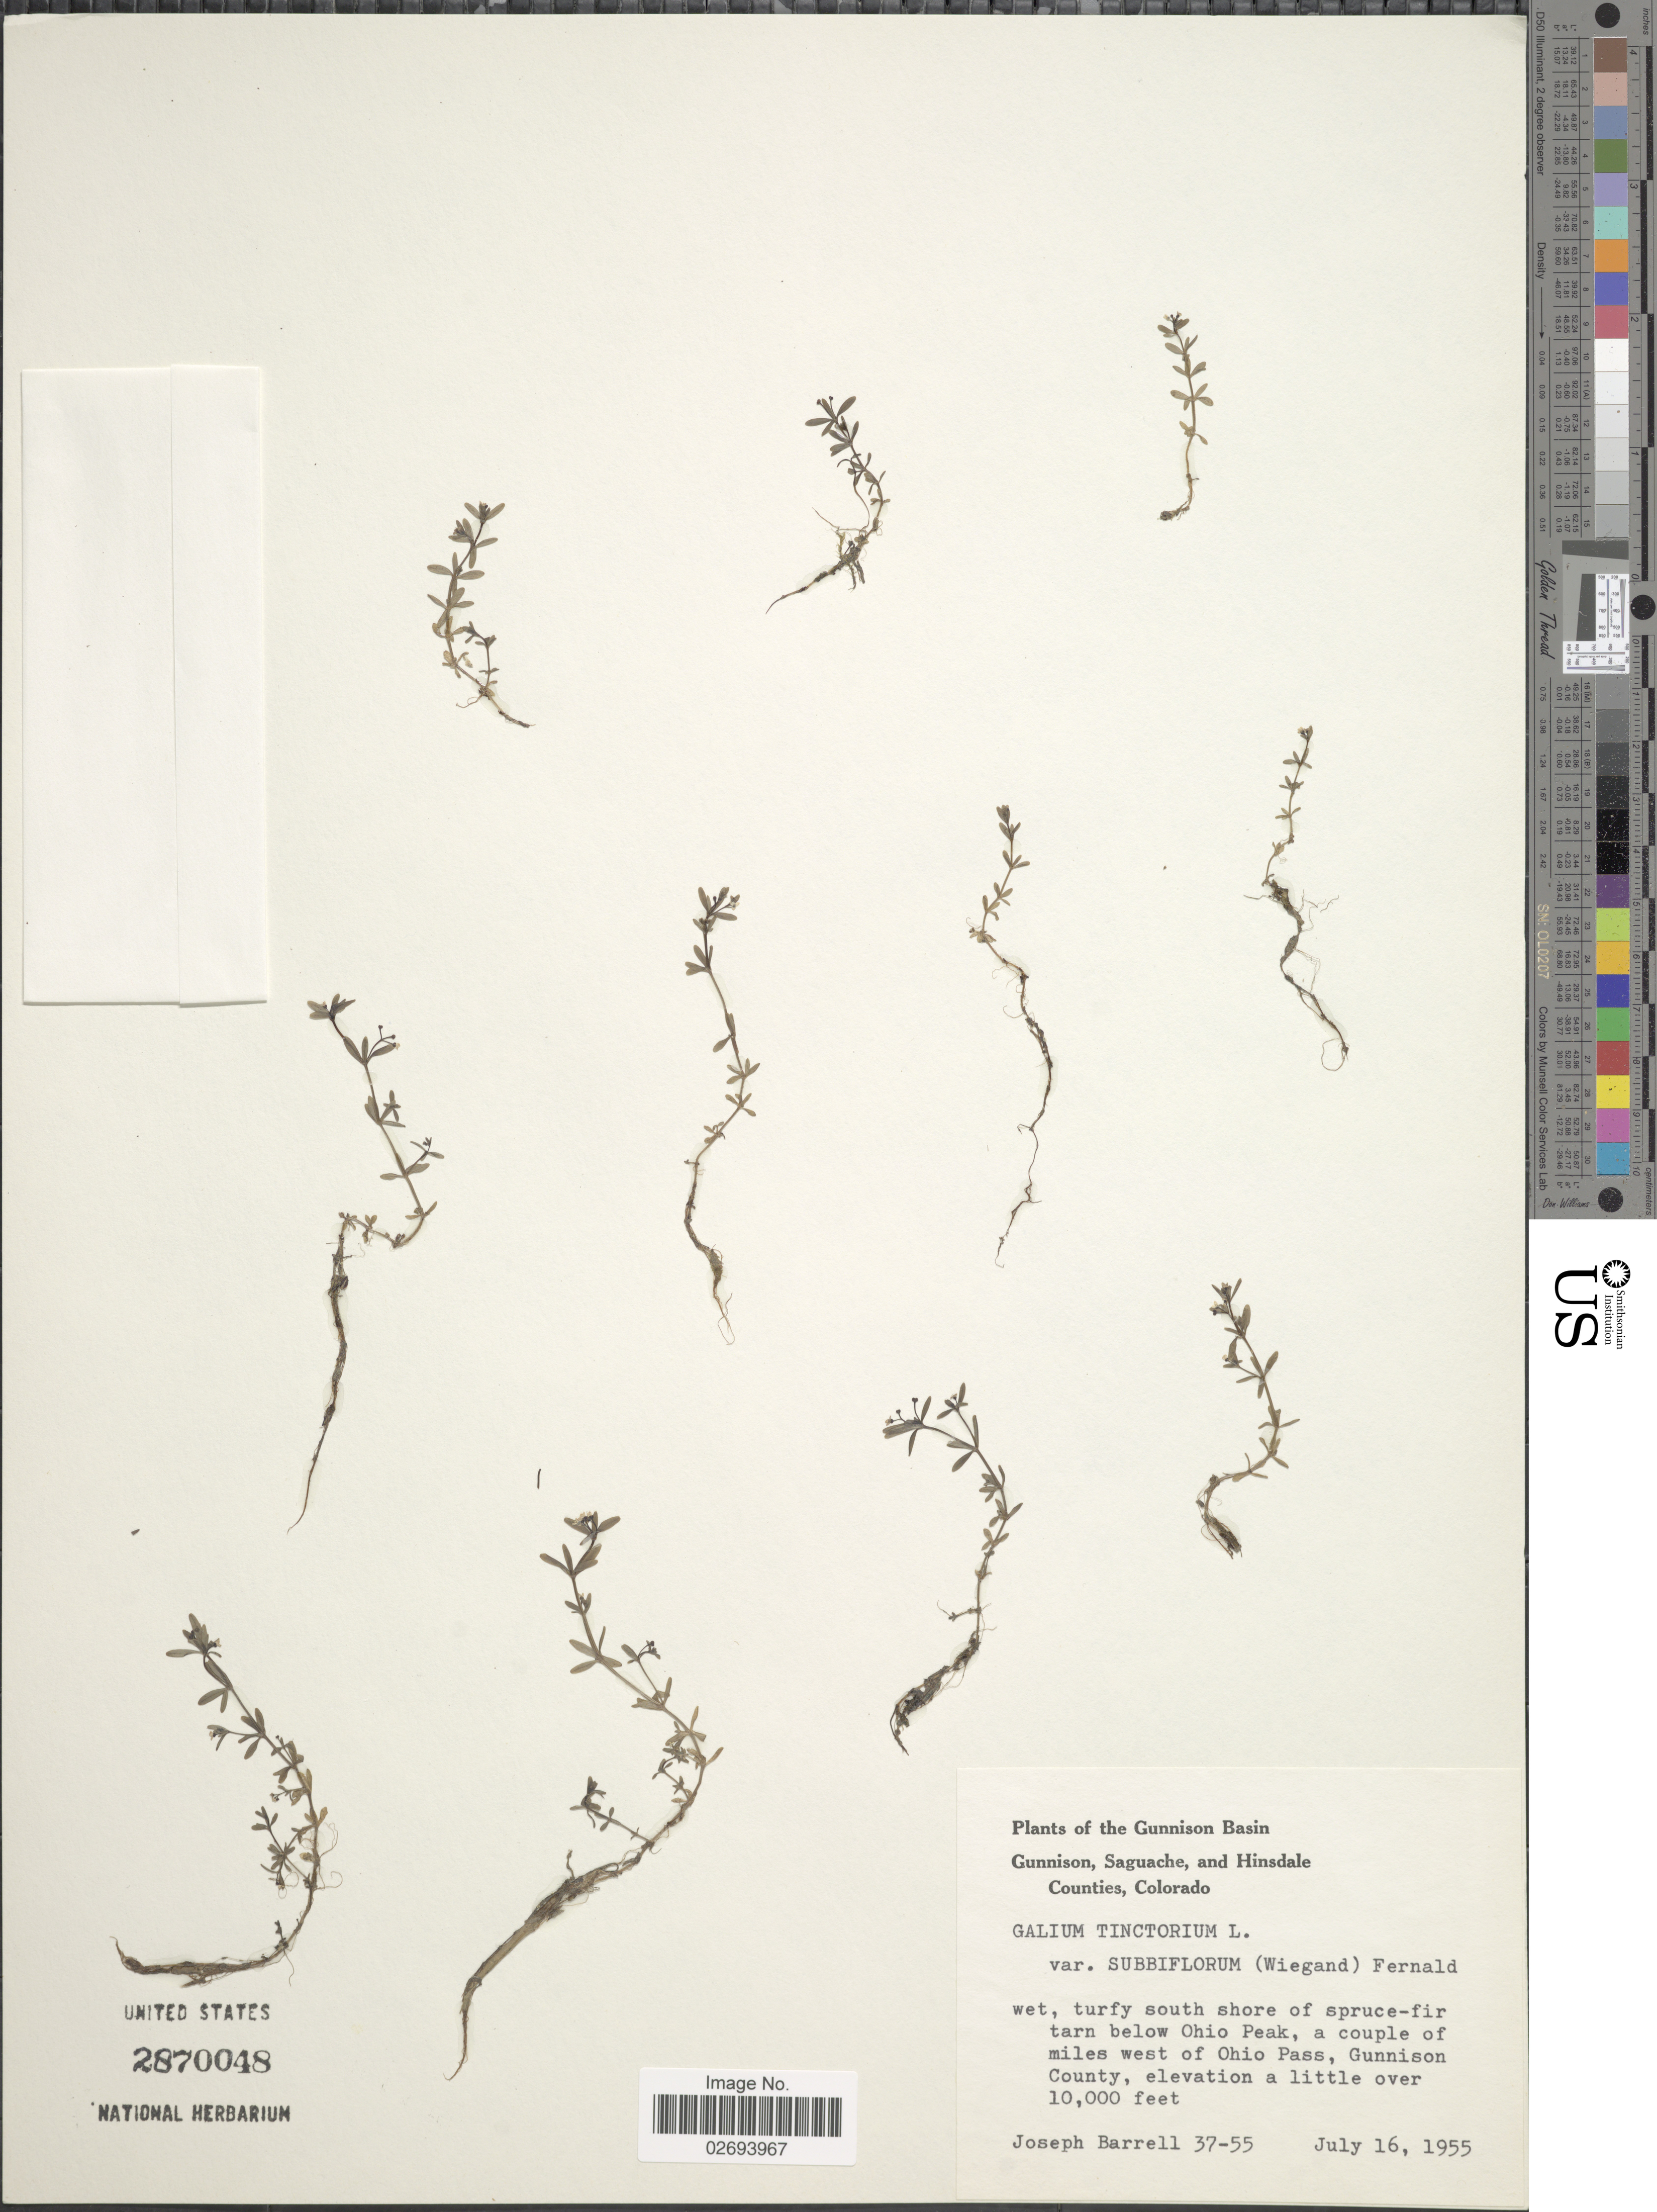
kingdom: Plantae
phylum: Tracheophyta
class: Magnoliopsida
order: Gentianales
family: Rubiaceae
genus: Galium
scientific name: Galium tinctorium var. subbiflorum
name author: (Wiegand) Fernald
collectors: J. Barrell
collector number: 37-55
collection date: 1955-07-16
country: United States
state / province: Colorado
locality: Gunnison Basin. Gunnison, Saguache, and Hinsdale Counties. Wet, turfy south shore of spruce-fir tarn below Ohio Peak, a couple of miles west of Ohio Pass, Gunnison County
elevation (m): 3048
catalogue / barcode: US 2870048